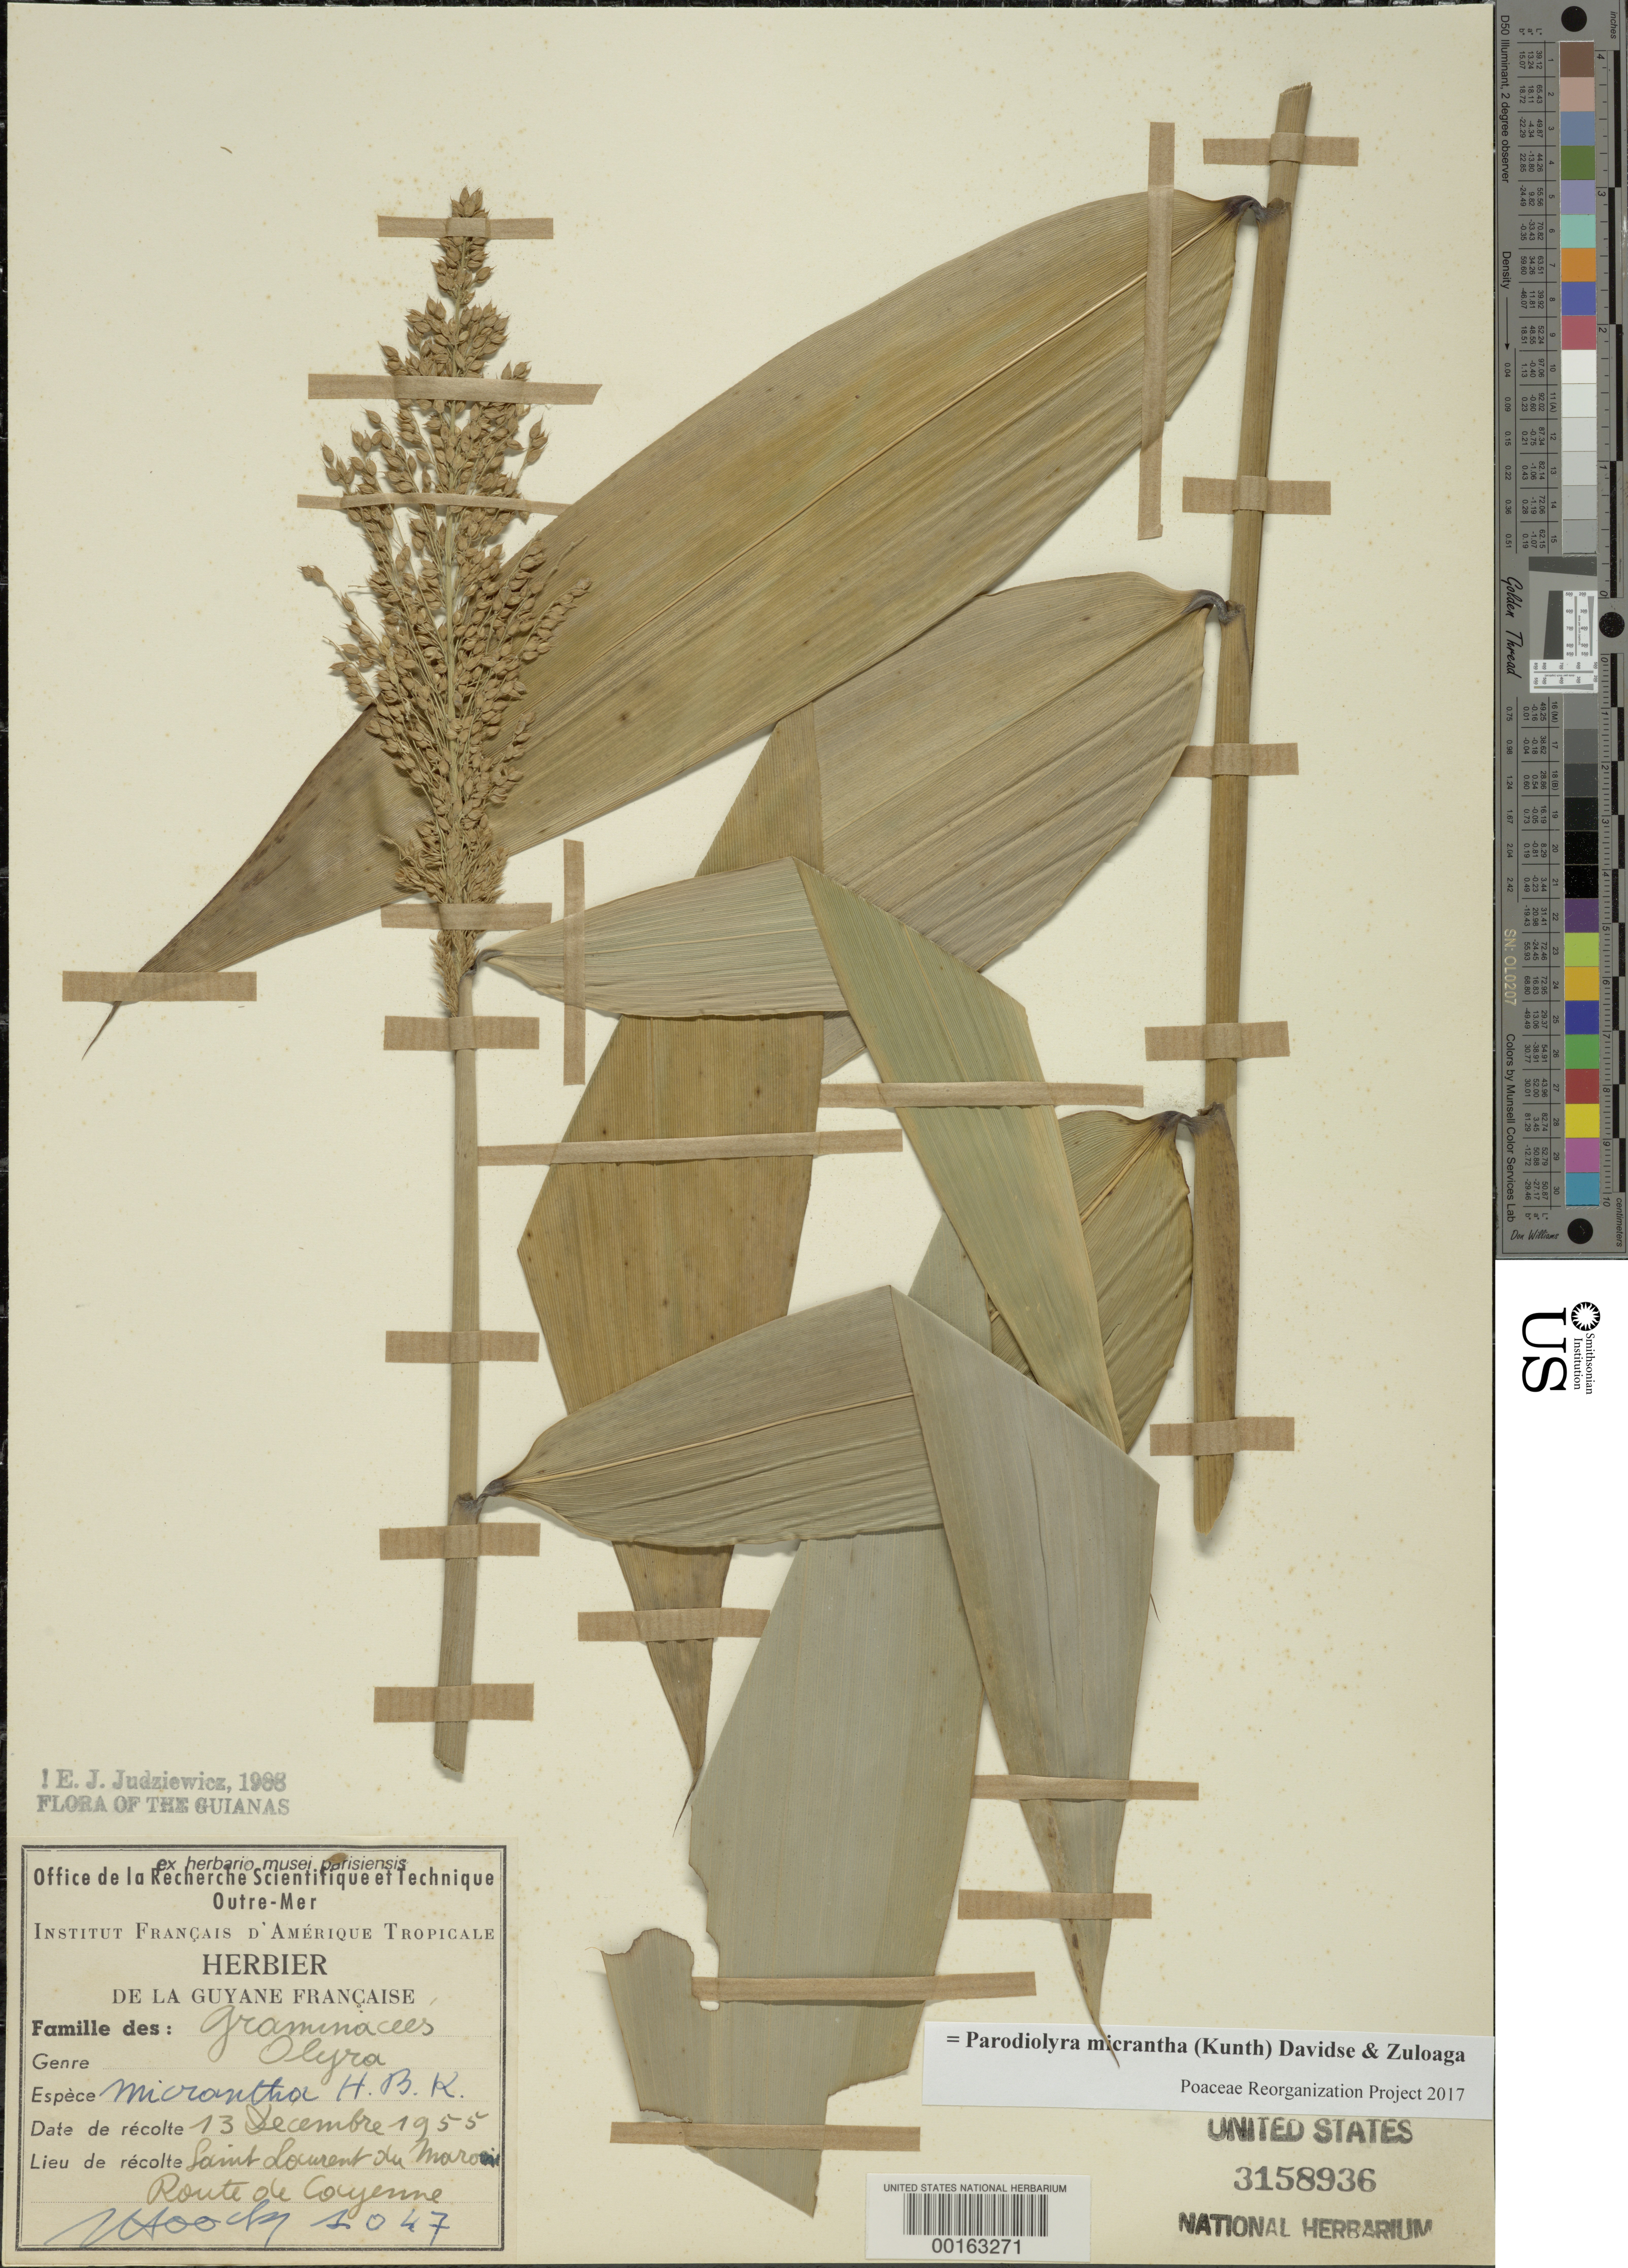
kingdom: Plantae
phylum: Tracheophyta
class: Liliopsida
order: Poales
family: Poaceae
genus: Parodiolyra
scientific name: Parodiolyra micrantha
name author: (Kunth) Davidse & Zuloaga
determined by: Poaceae Reorganization Project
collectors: J. Hoock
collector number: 1047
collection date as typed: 13 Dec 1955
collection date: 1955-12-13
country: Guyana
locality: Saint locurent du maroni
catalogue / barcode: US 3158936